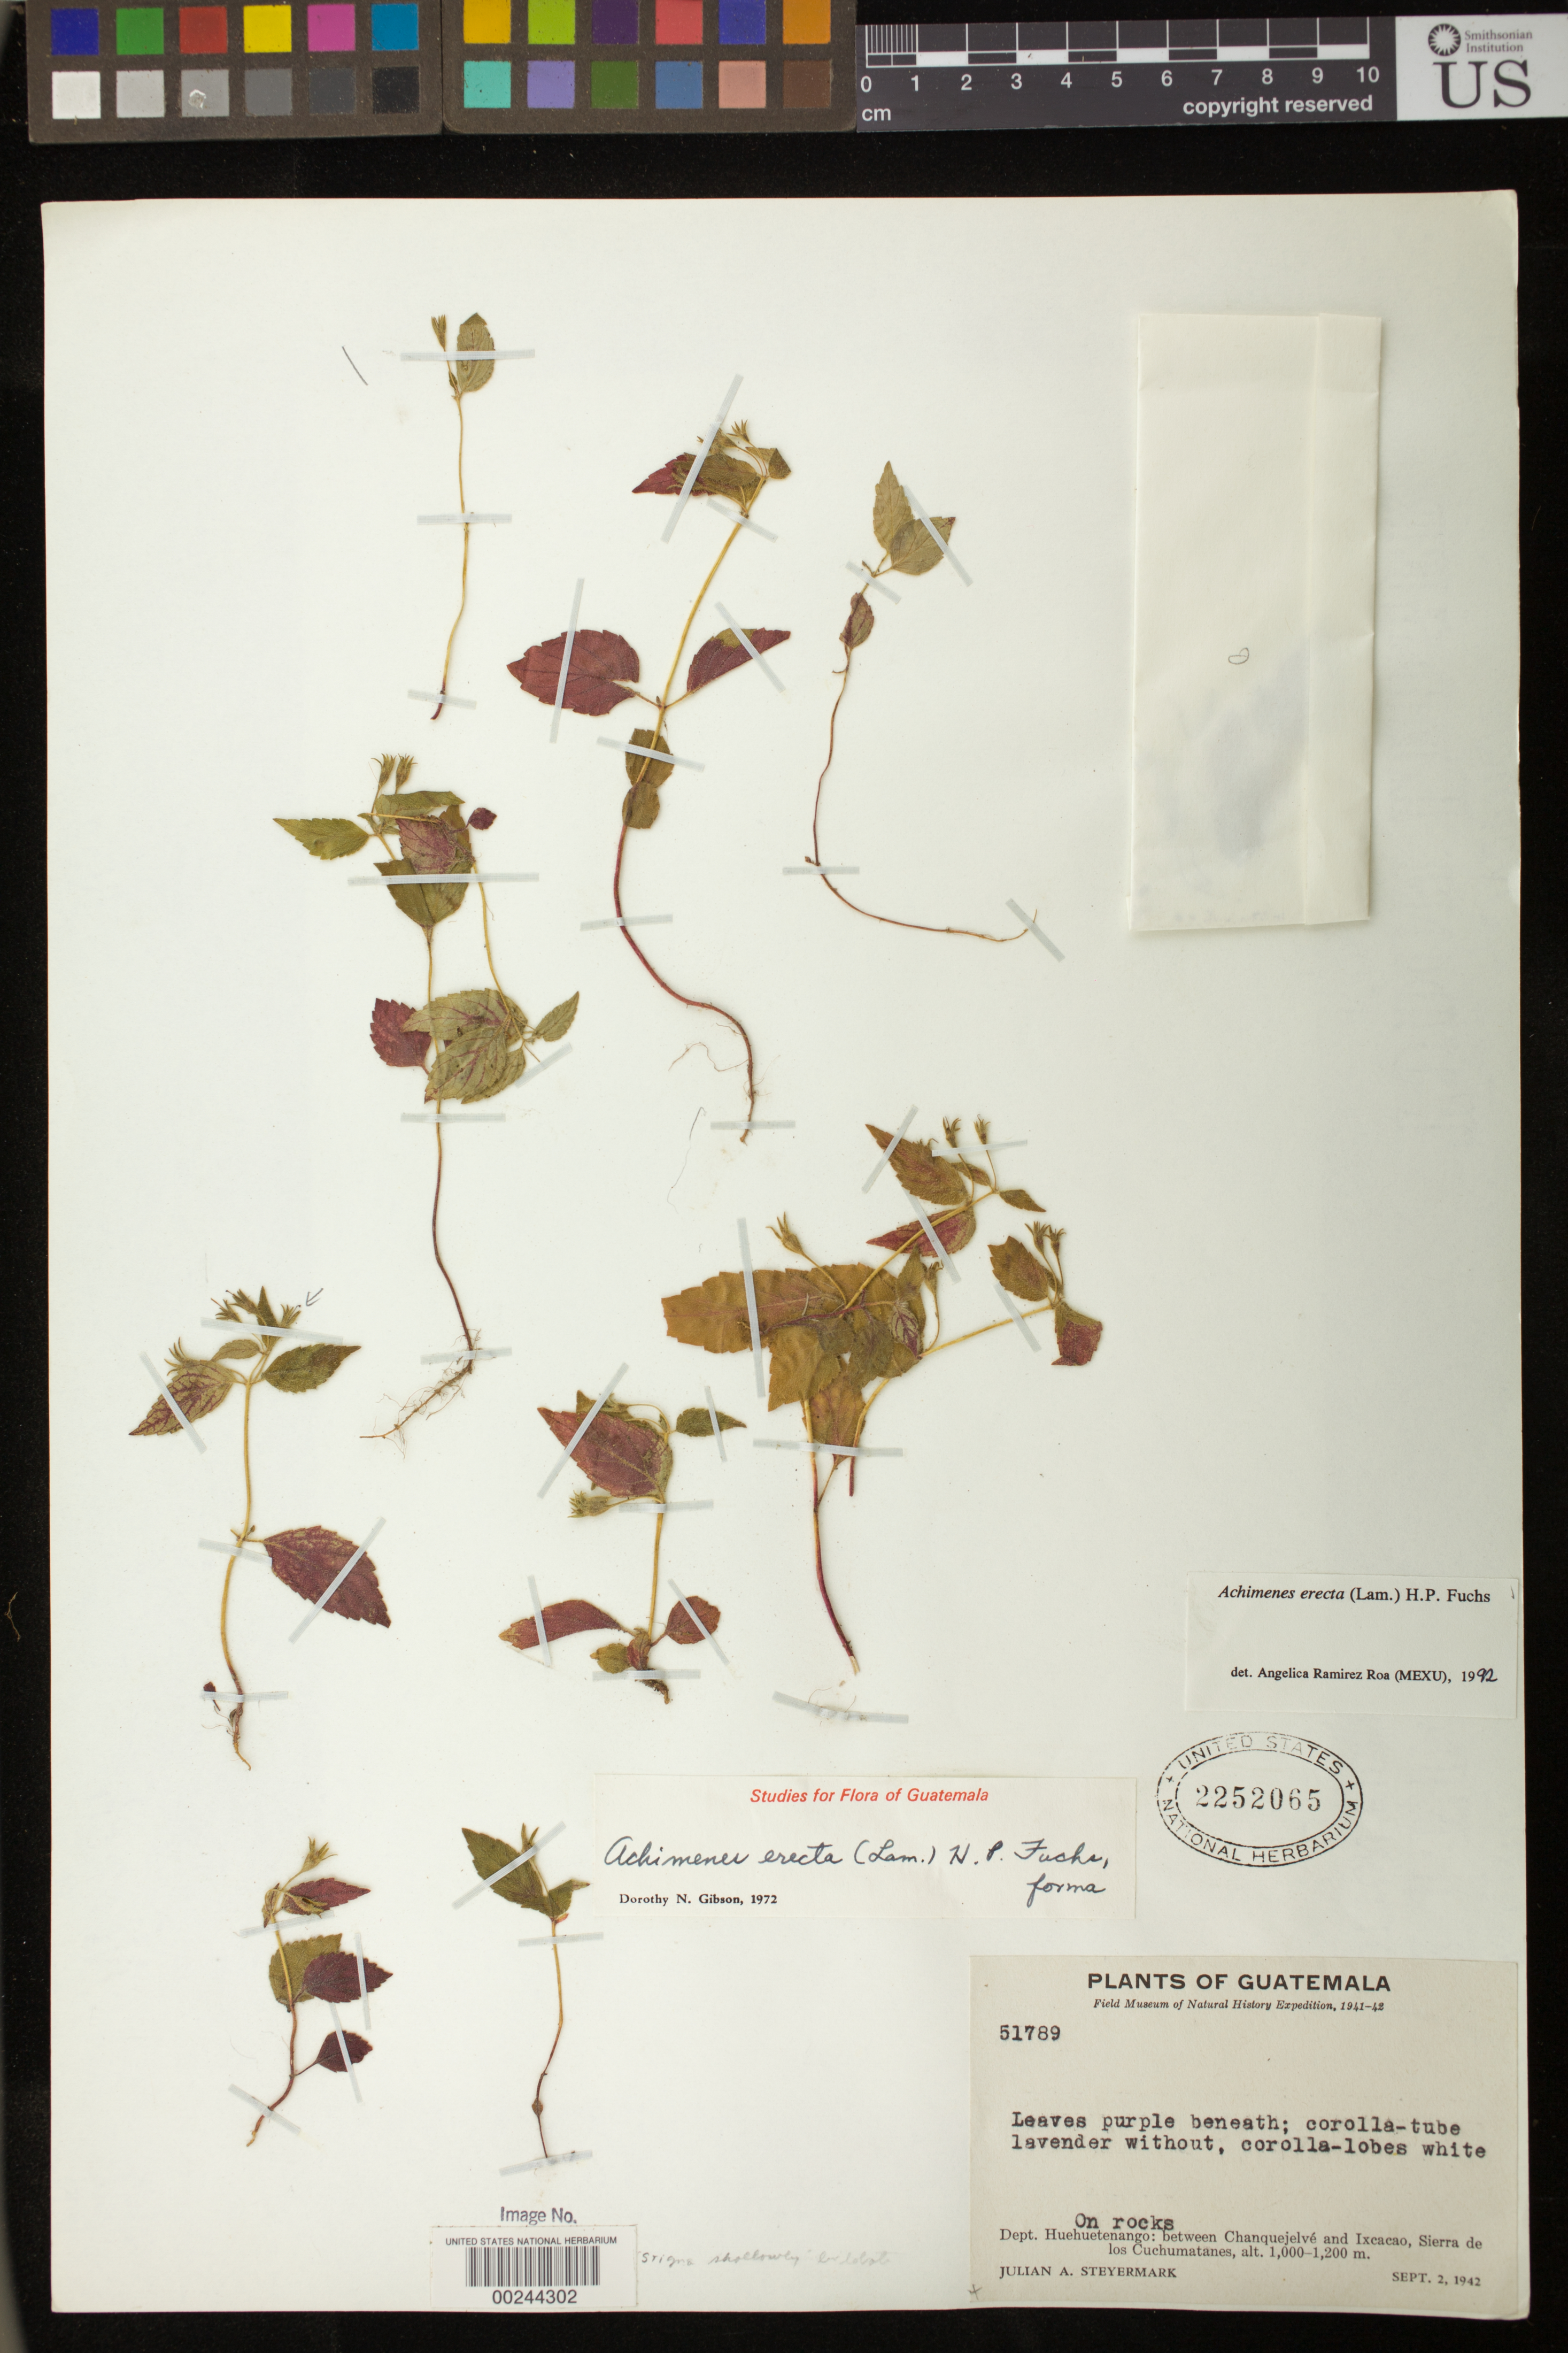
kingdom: Plantae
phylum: Tracheophyta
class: Magnoliopsida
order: Lamiales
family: Gesneriaceae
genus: Achimenes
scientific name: Achimenes erecta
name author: (Lam.) H.P. Fuchs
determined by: Ramírez-Roa, A.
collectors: J. Steyermark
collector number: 51789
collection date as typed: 02 Sep 1942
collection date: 1942-09-02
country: Guatemala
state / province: Huehuetenango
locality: Between Chanquejelvé and Ixcacao, Sierra de los Cuchumatanes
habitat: On rocks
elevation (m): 1000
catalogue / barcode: US 2252065